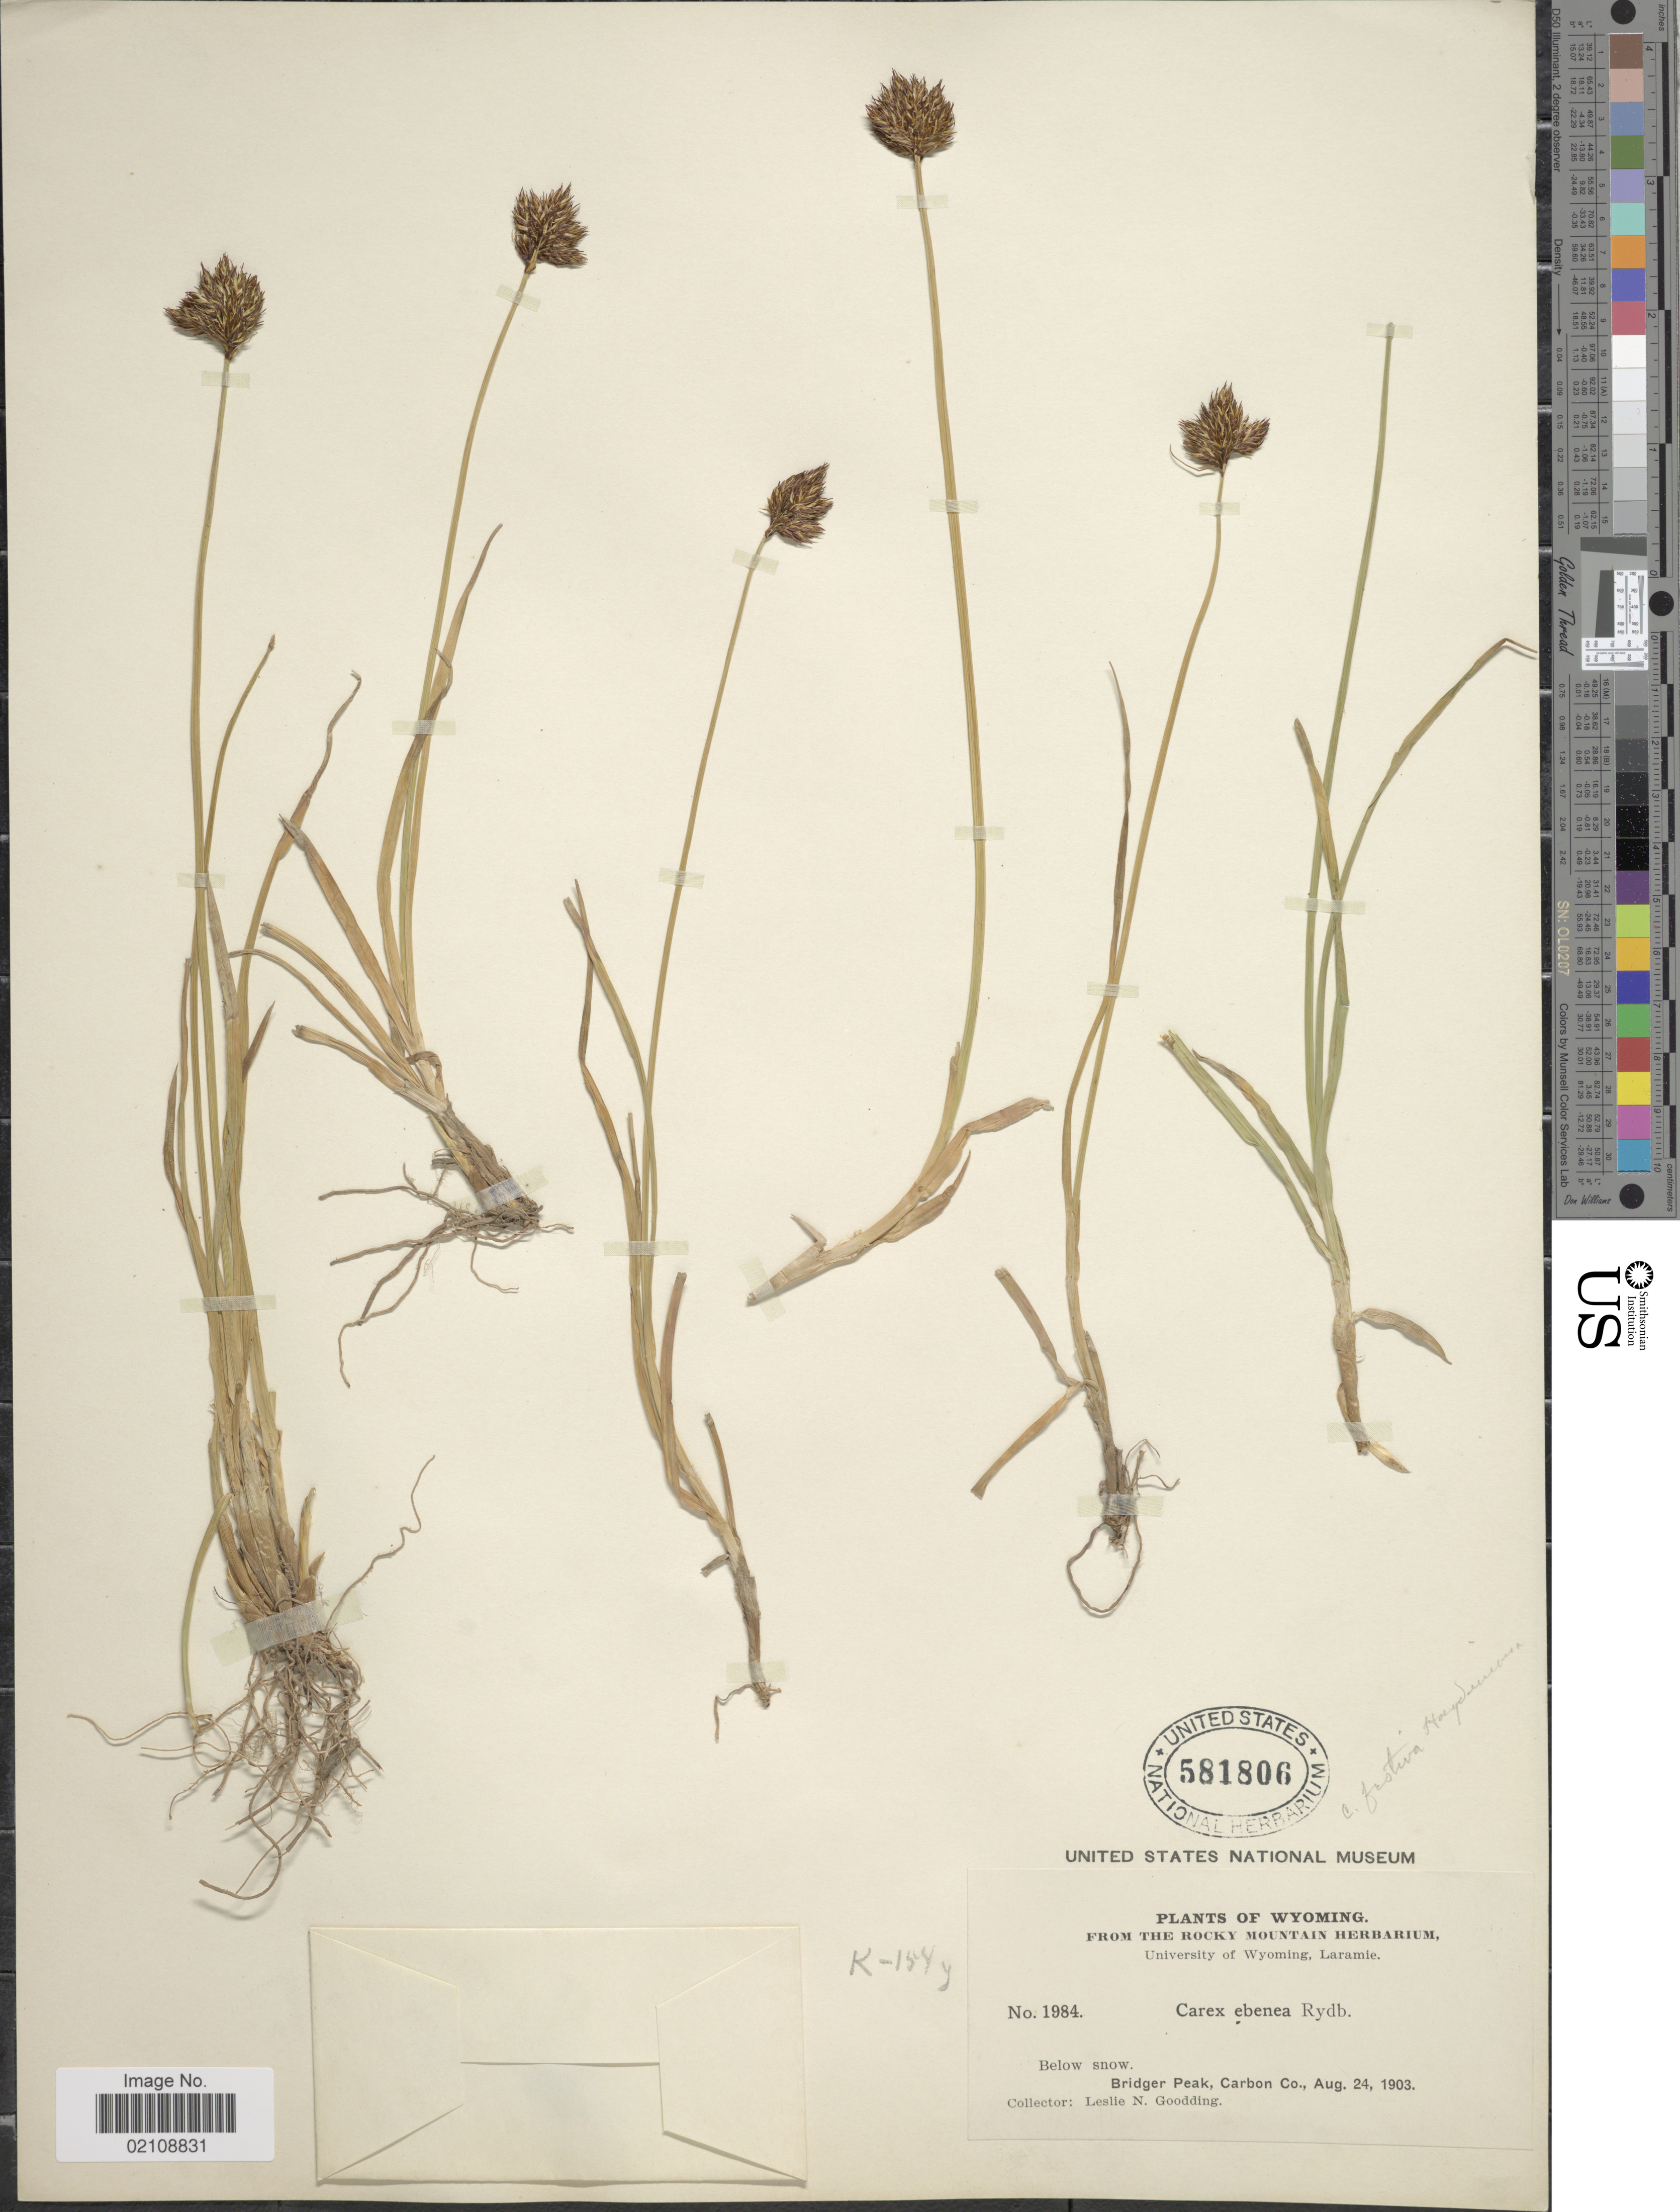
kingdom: Plantae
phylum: Tracheophyta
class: Liliopsida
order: Poales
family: Cyperaceae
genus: Carex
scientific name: Carex ebenea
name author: Rydb.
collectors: L. N. Goodding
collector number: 1984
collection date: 1903-08-24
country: United States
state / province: Wyoming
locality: Bridger Peak, Carbon Co.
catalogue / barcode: US 581806